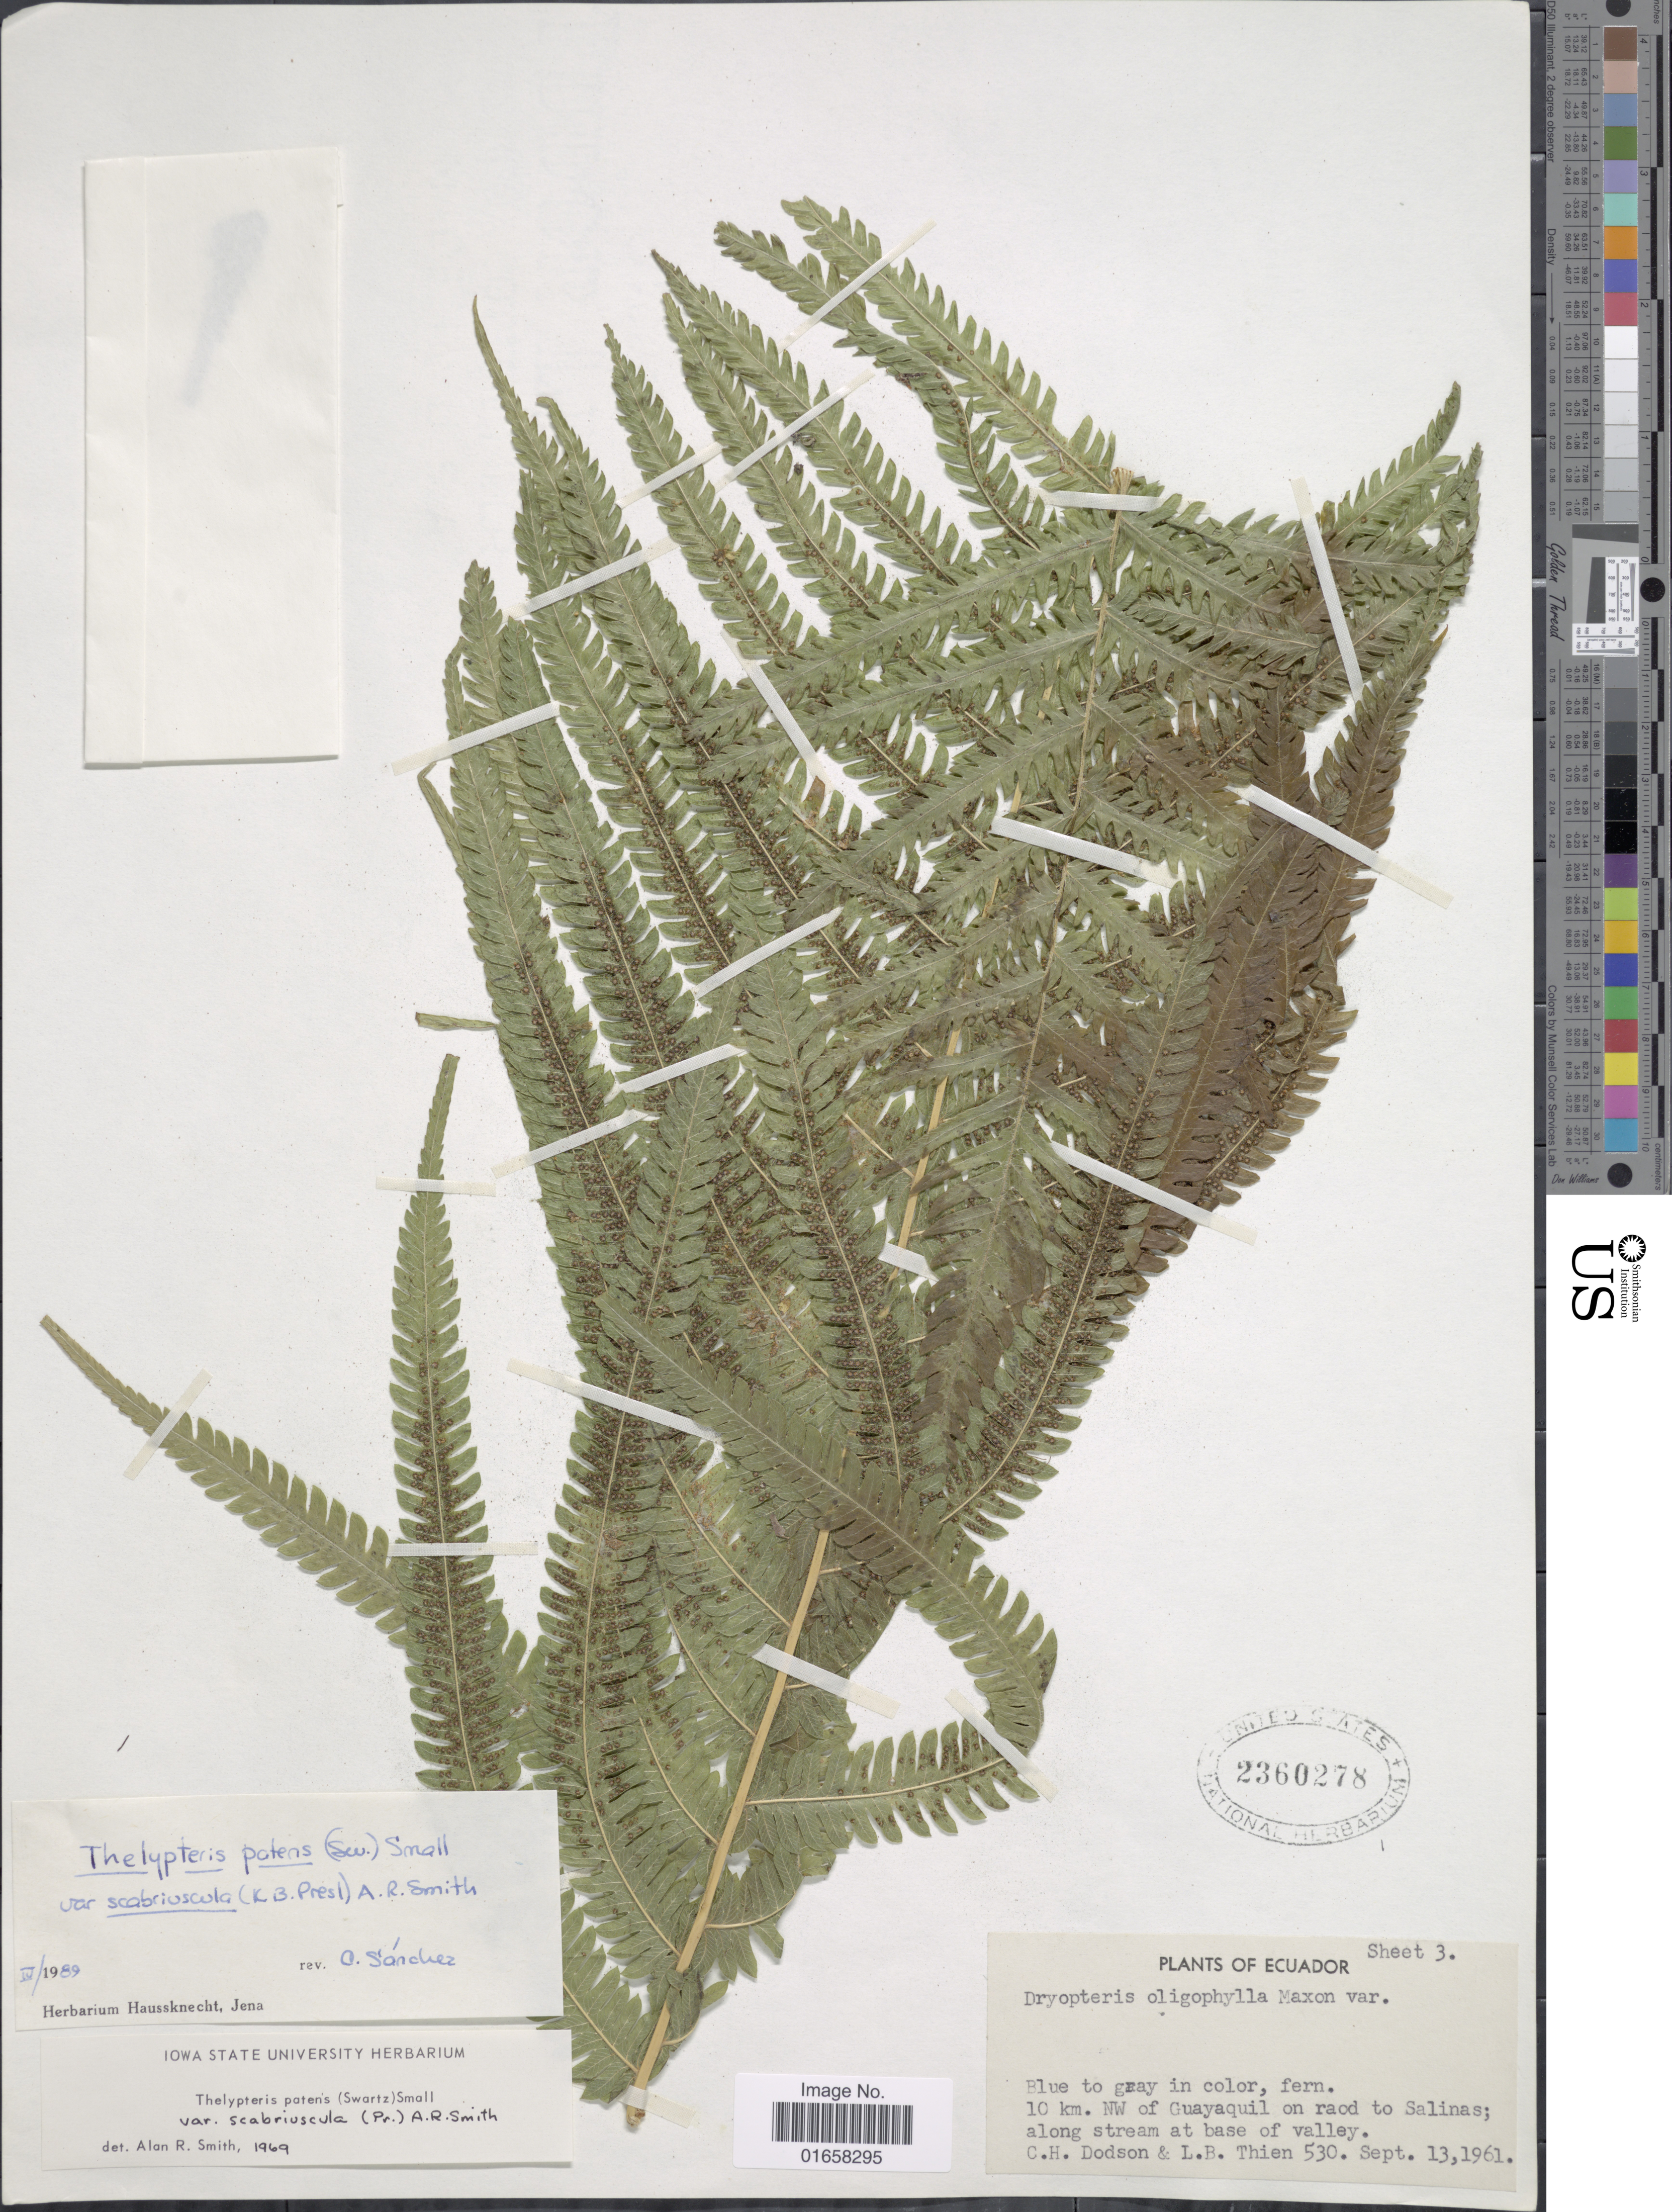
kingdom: Plantae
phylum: Tracheophyta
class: Polypodiopsida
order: Polypodiales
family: Thelypteridaceae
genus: Christella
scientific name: Christella patens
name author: (Sw.) Holttum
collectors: C. H. Dodson & L. Thien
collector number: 530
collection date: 1961-09-13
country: Ecuador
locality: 10 km. NW of Guayaquil on road to Salinas; along stream at base of valley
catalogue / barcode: US 2360278